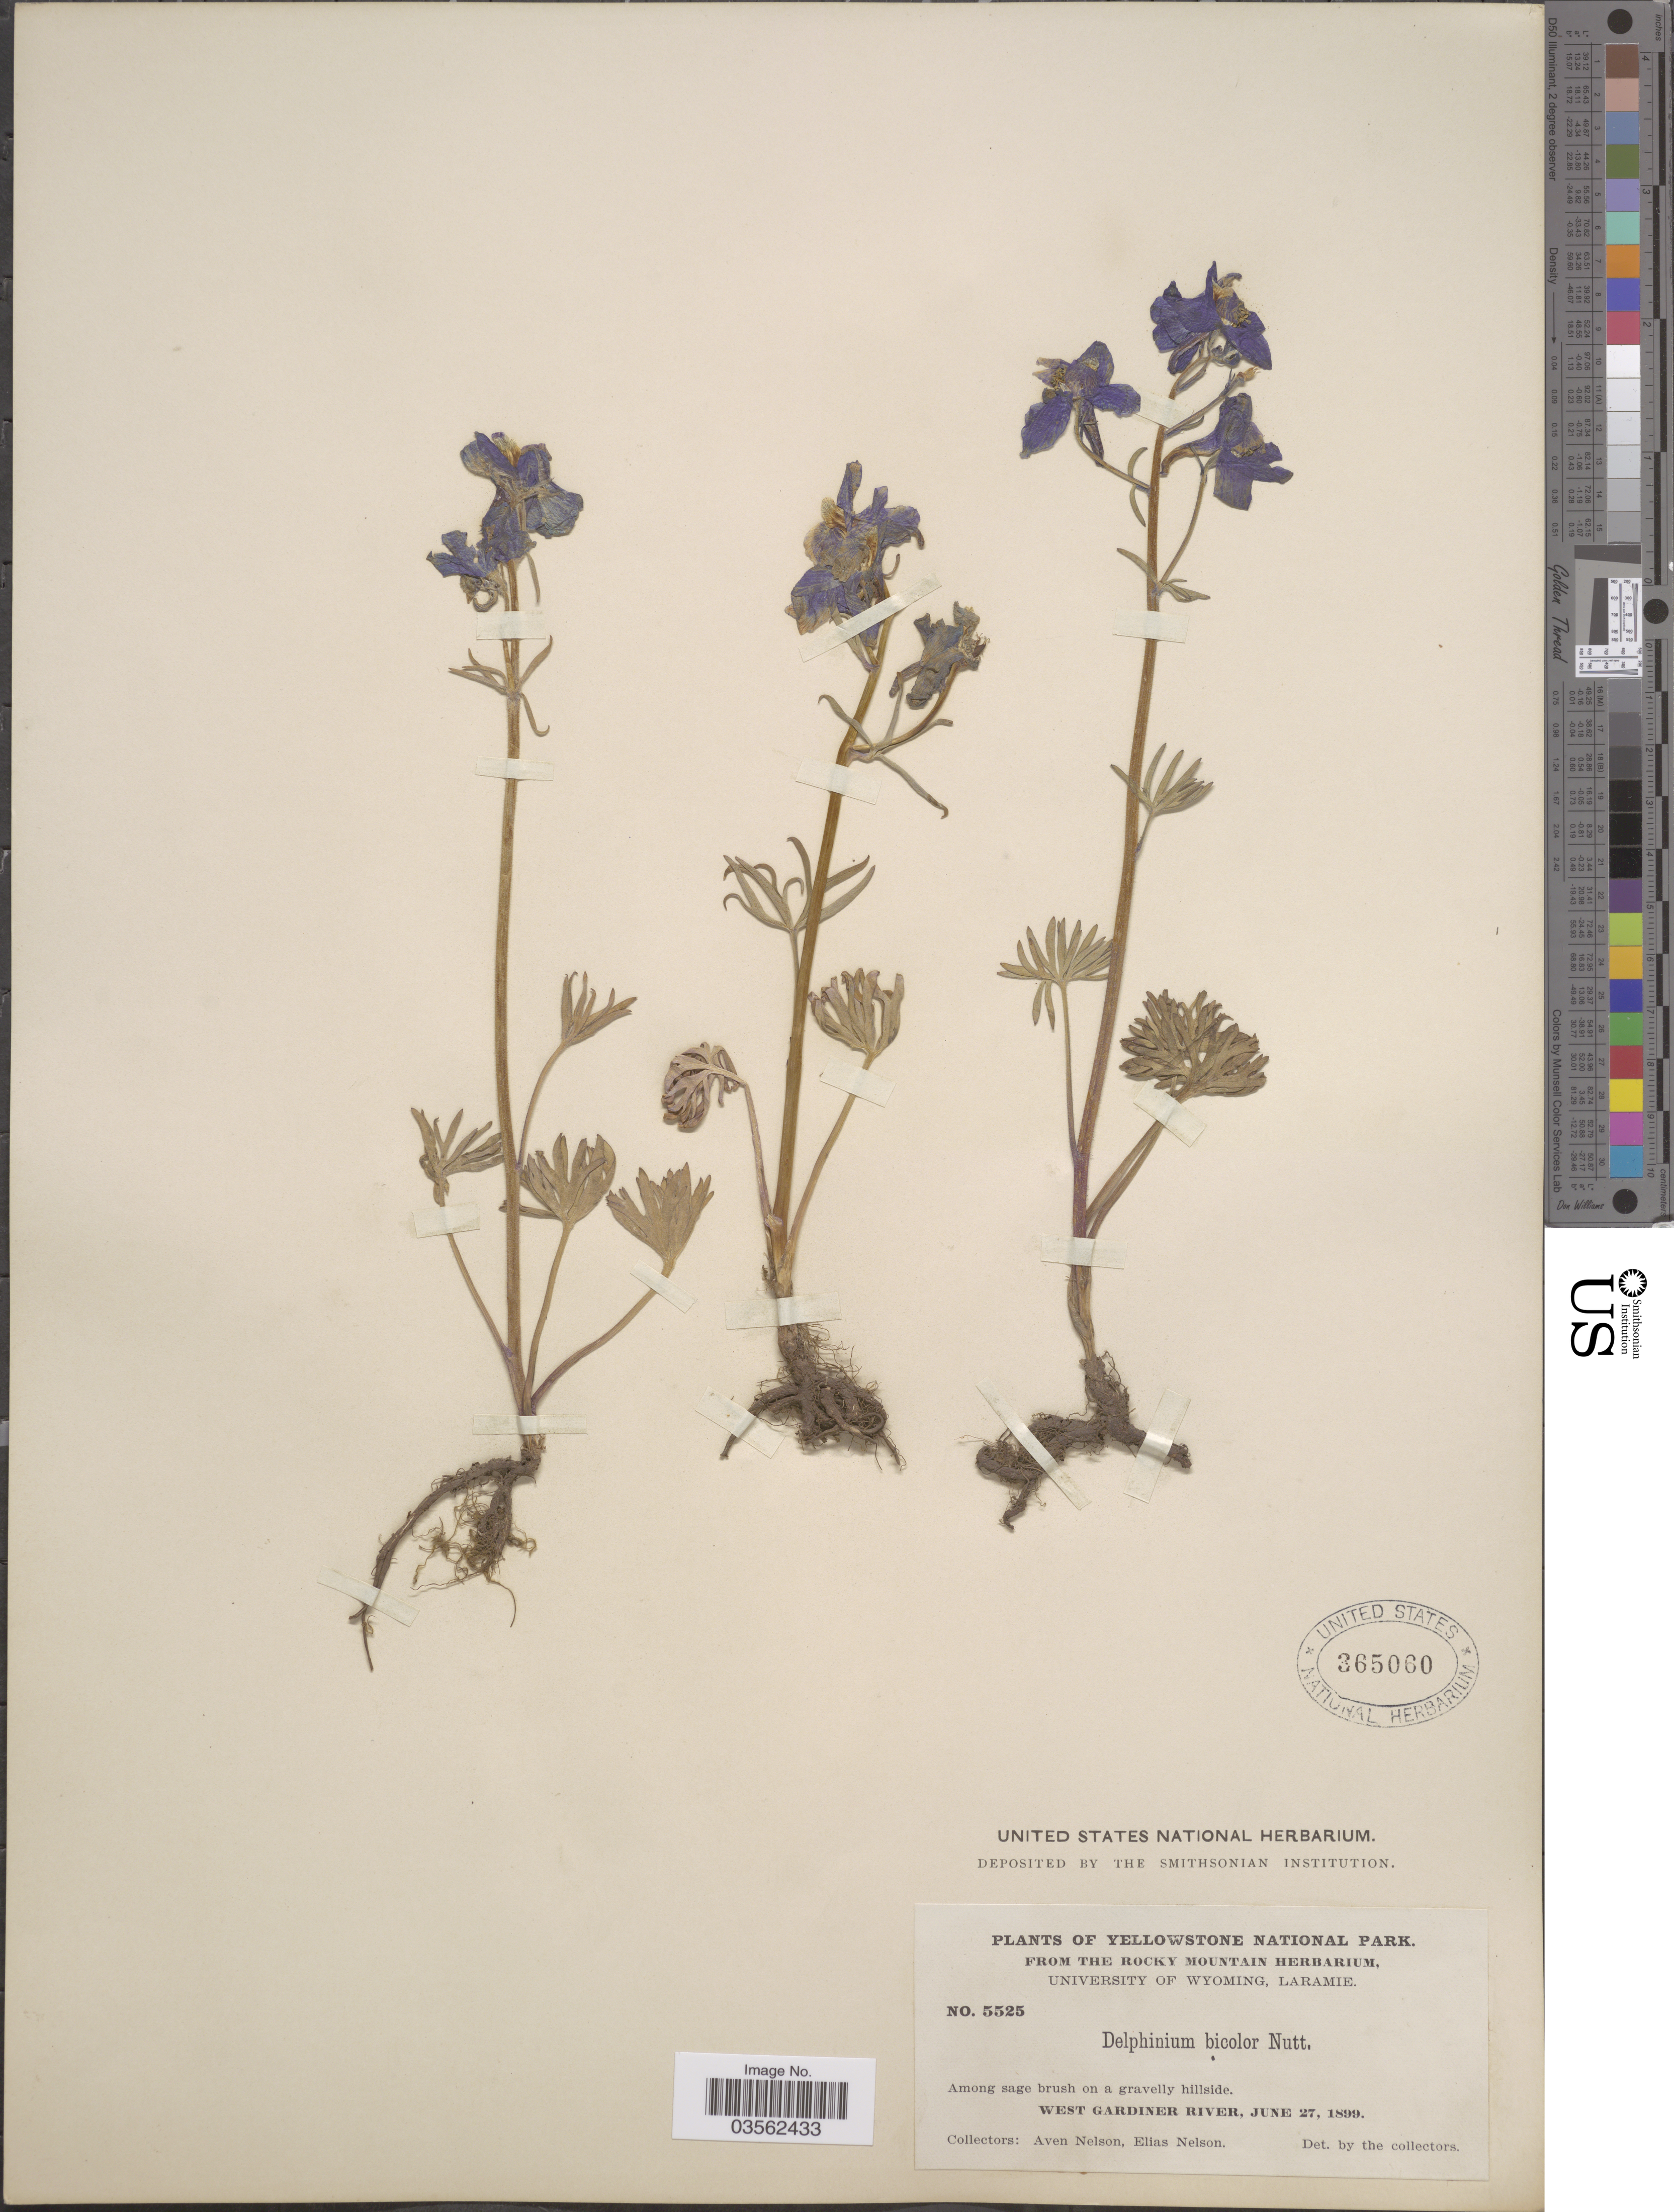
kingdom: Plantae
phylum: Tracheophyta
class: Magnoliopsida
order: Ranunculales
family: Ranunculaceae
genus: Delphinium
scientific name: Delphinium bicolor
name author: Nutt.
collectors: A. Nelson & E. Nelson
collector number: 5525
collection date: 1899-06-27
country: United States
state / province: Wyoming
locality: Yellowstone National Park. West Gardiner River.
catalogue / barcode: US 365060